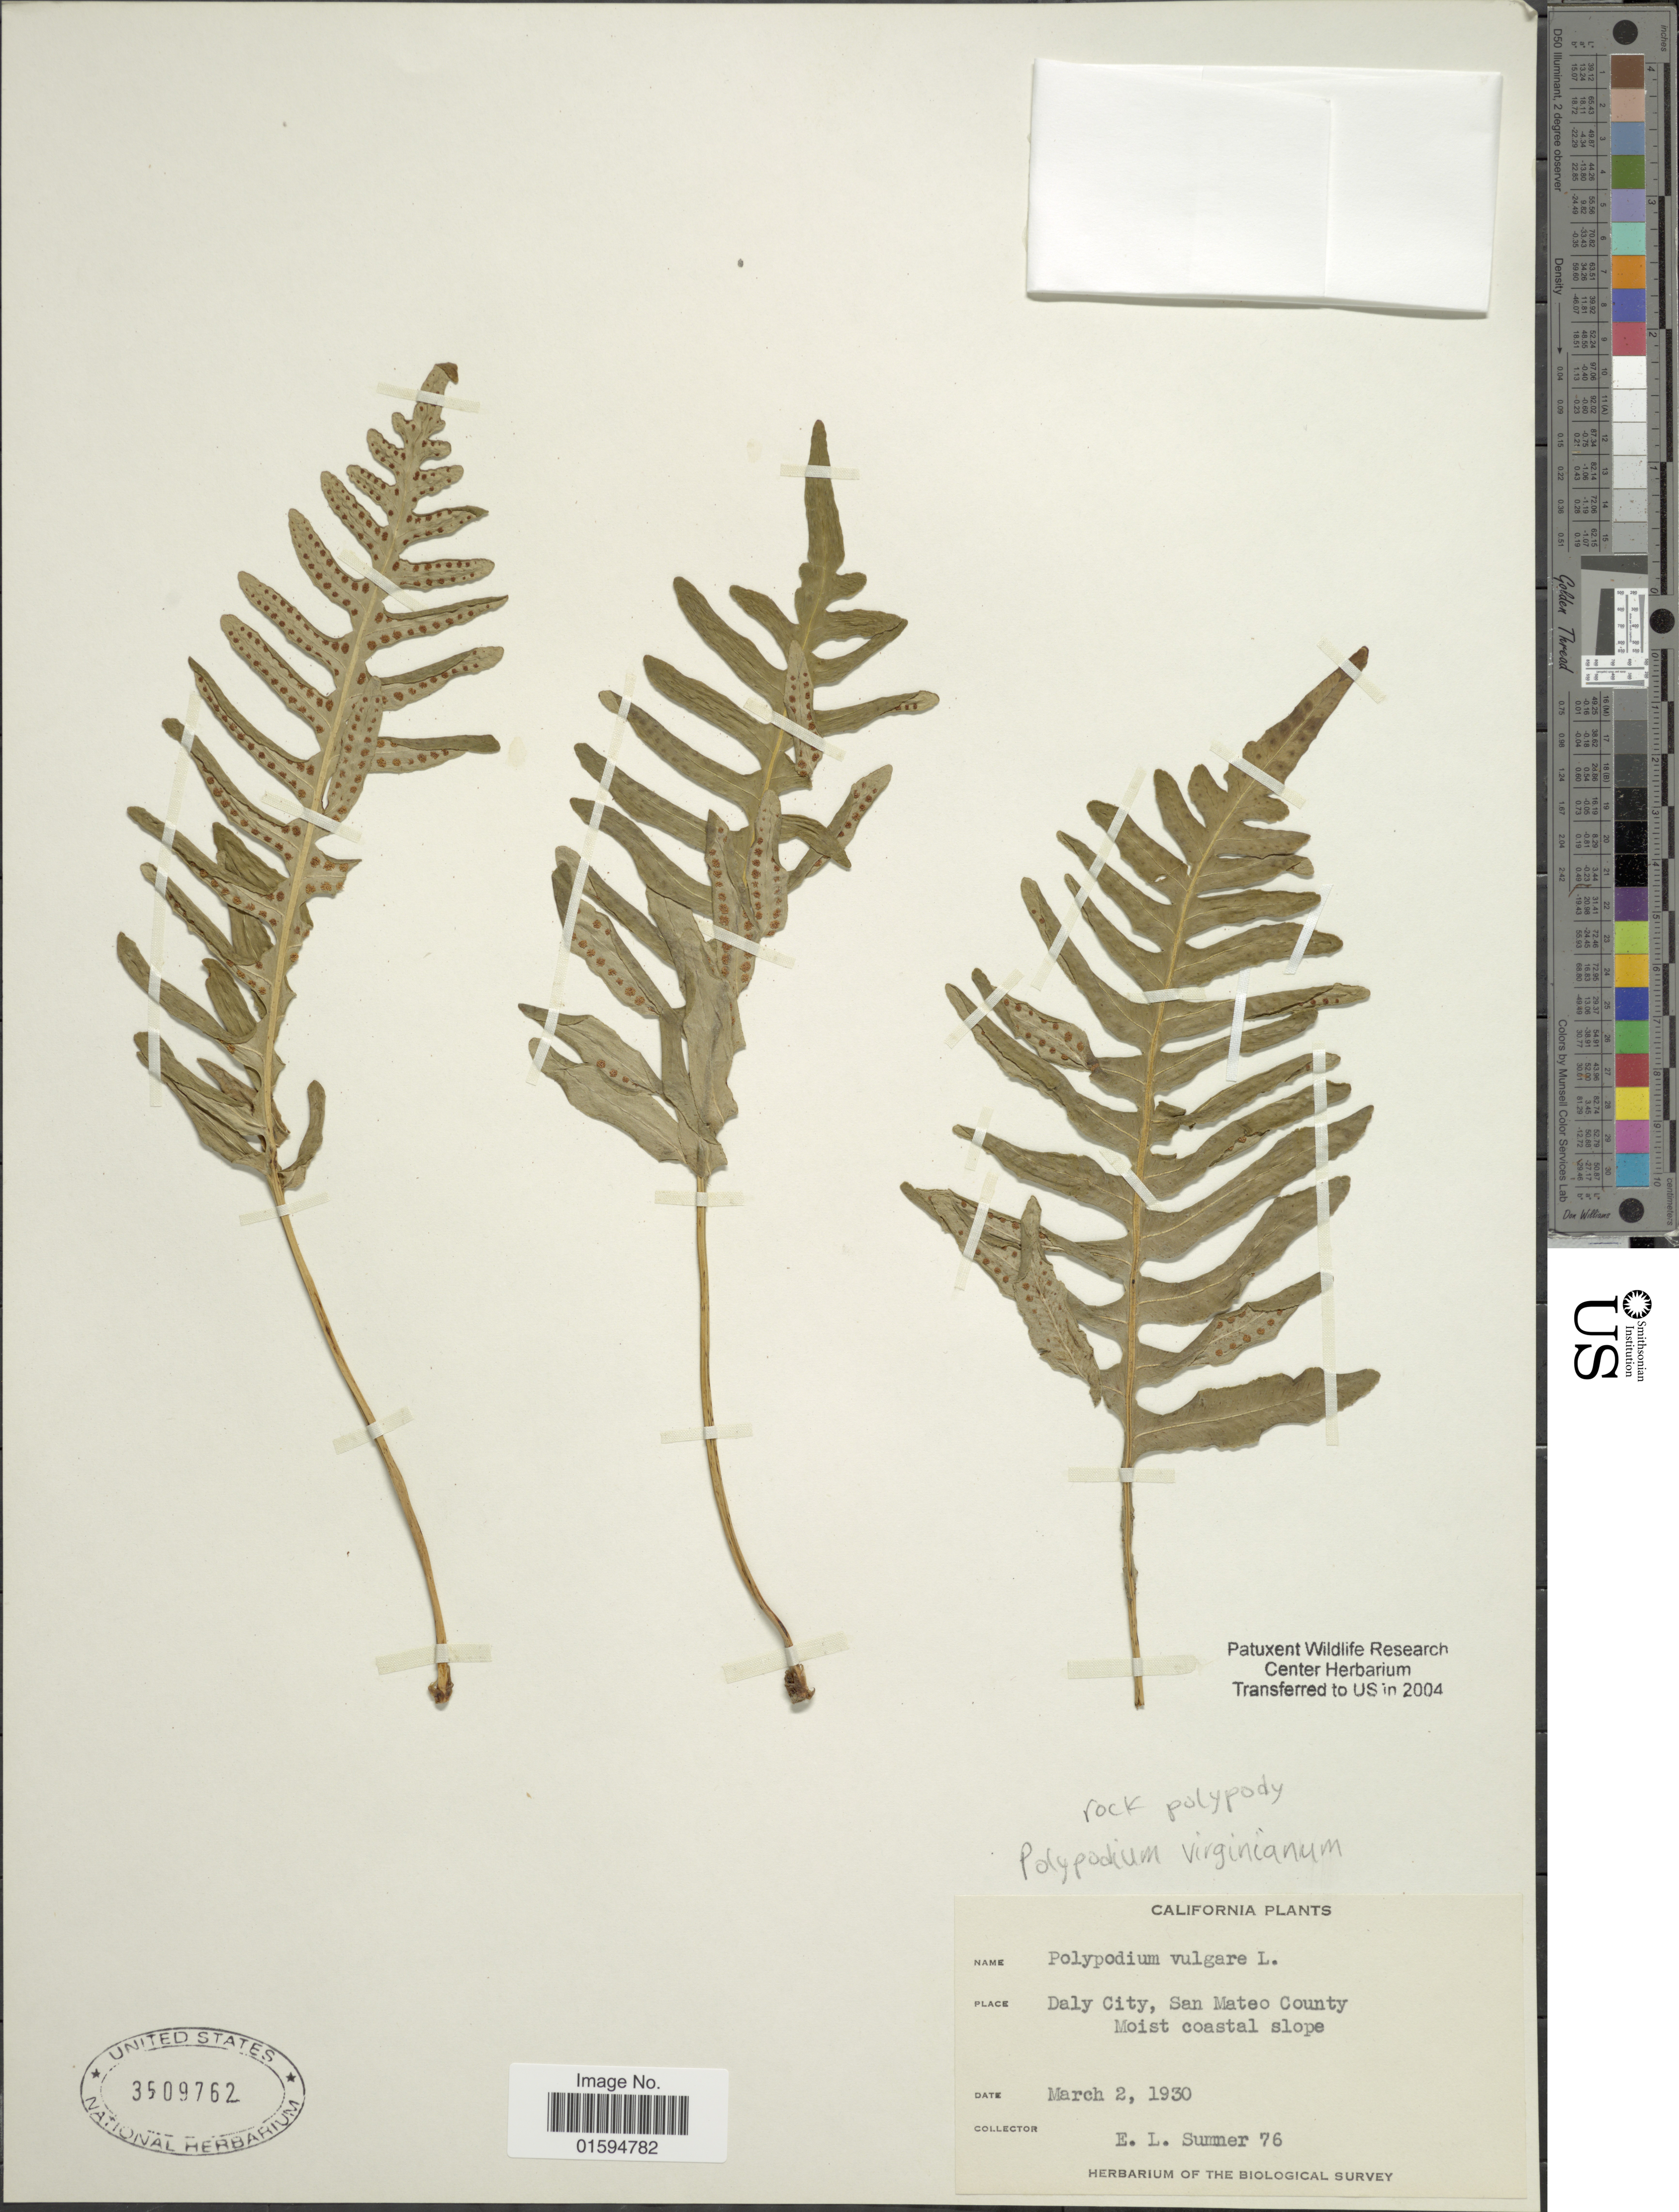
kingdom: Plantae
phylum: Tracheophyta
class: Polypodiopsida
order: Polypodiales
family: Polypodiaceae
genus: Polypodium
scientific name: Polypodium virginianum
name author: L.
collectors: E. Sumner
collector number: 76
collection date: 1930-03-02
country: United States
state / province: California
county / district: San Mateo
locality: Daly City, San Mateo County.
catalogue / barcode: US 3509762